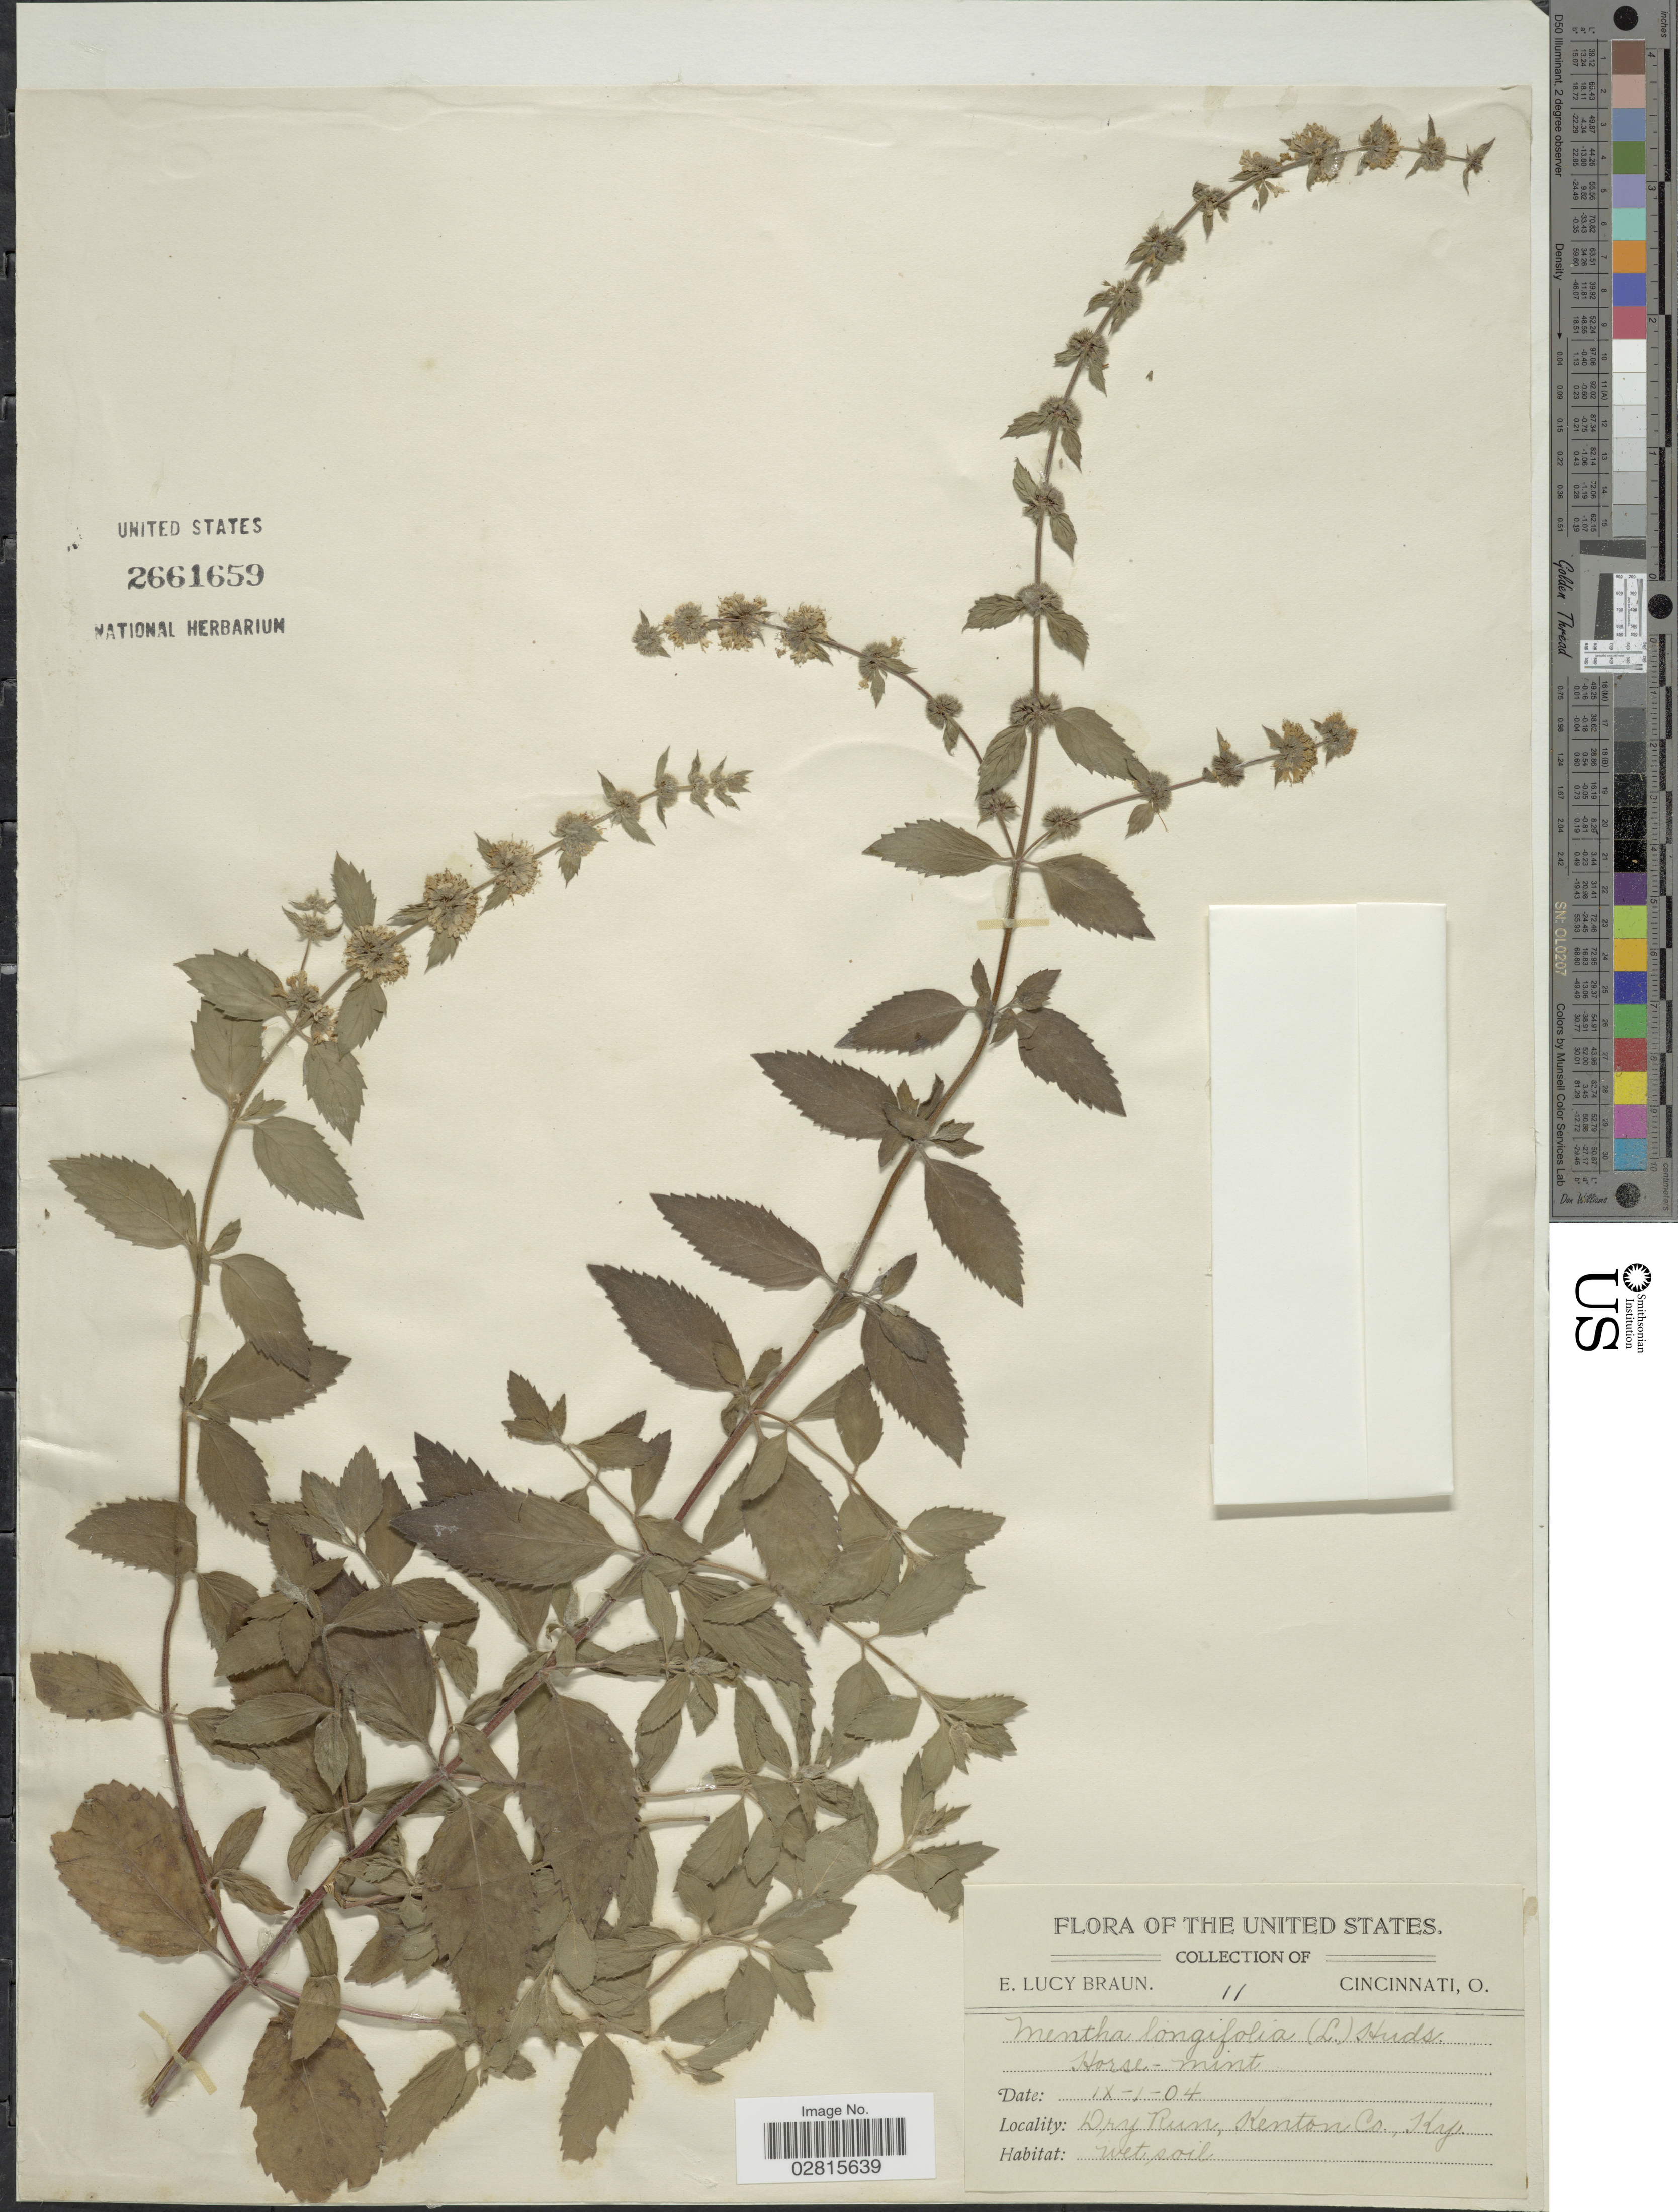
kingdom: Plantae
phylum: Tracheophyta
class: Magnoliopsida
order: Lamiales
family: Lamiaceae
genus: Mentha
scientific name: Mentha longifolia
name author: (L.) L.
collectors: E. L. Braun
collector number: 11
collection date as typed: Transcribed d/m/y: 1/9/4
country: United States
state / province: Kentucky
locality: Dry Run, Kenton Co., Ky.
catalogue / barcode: US 2661659